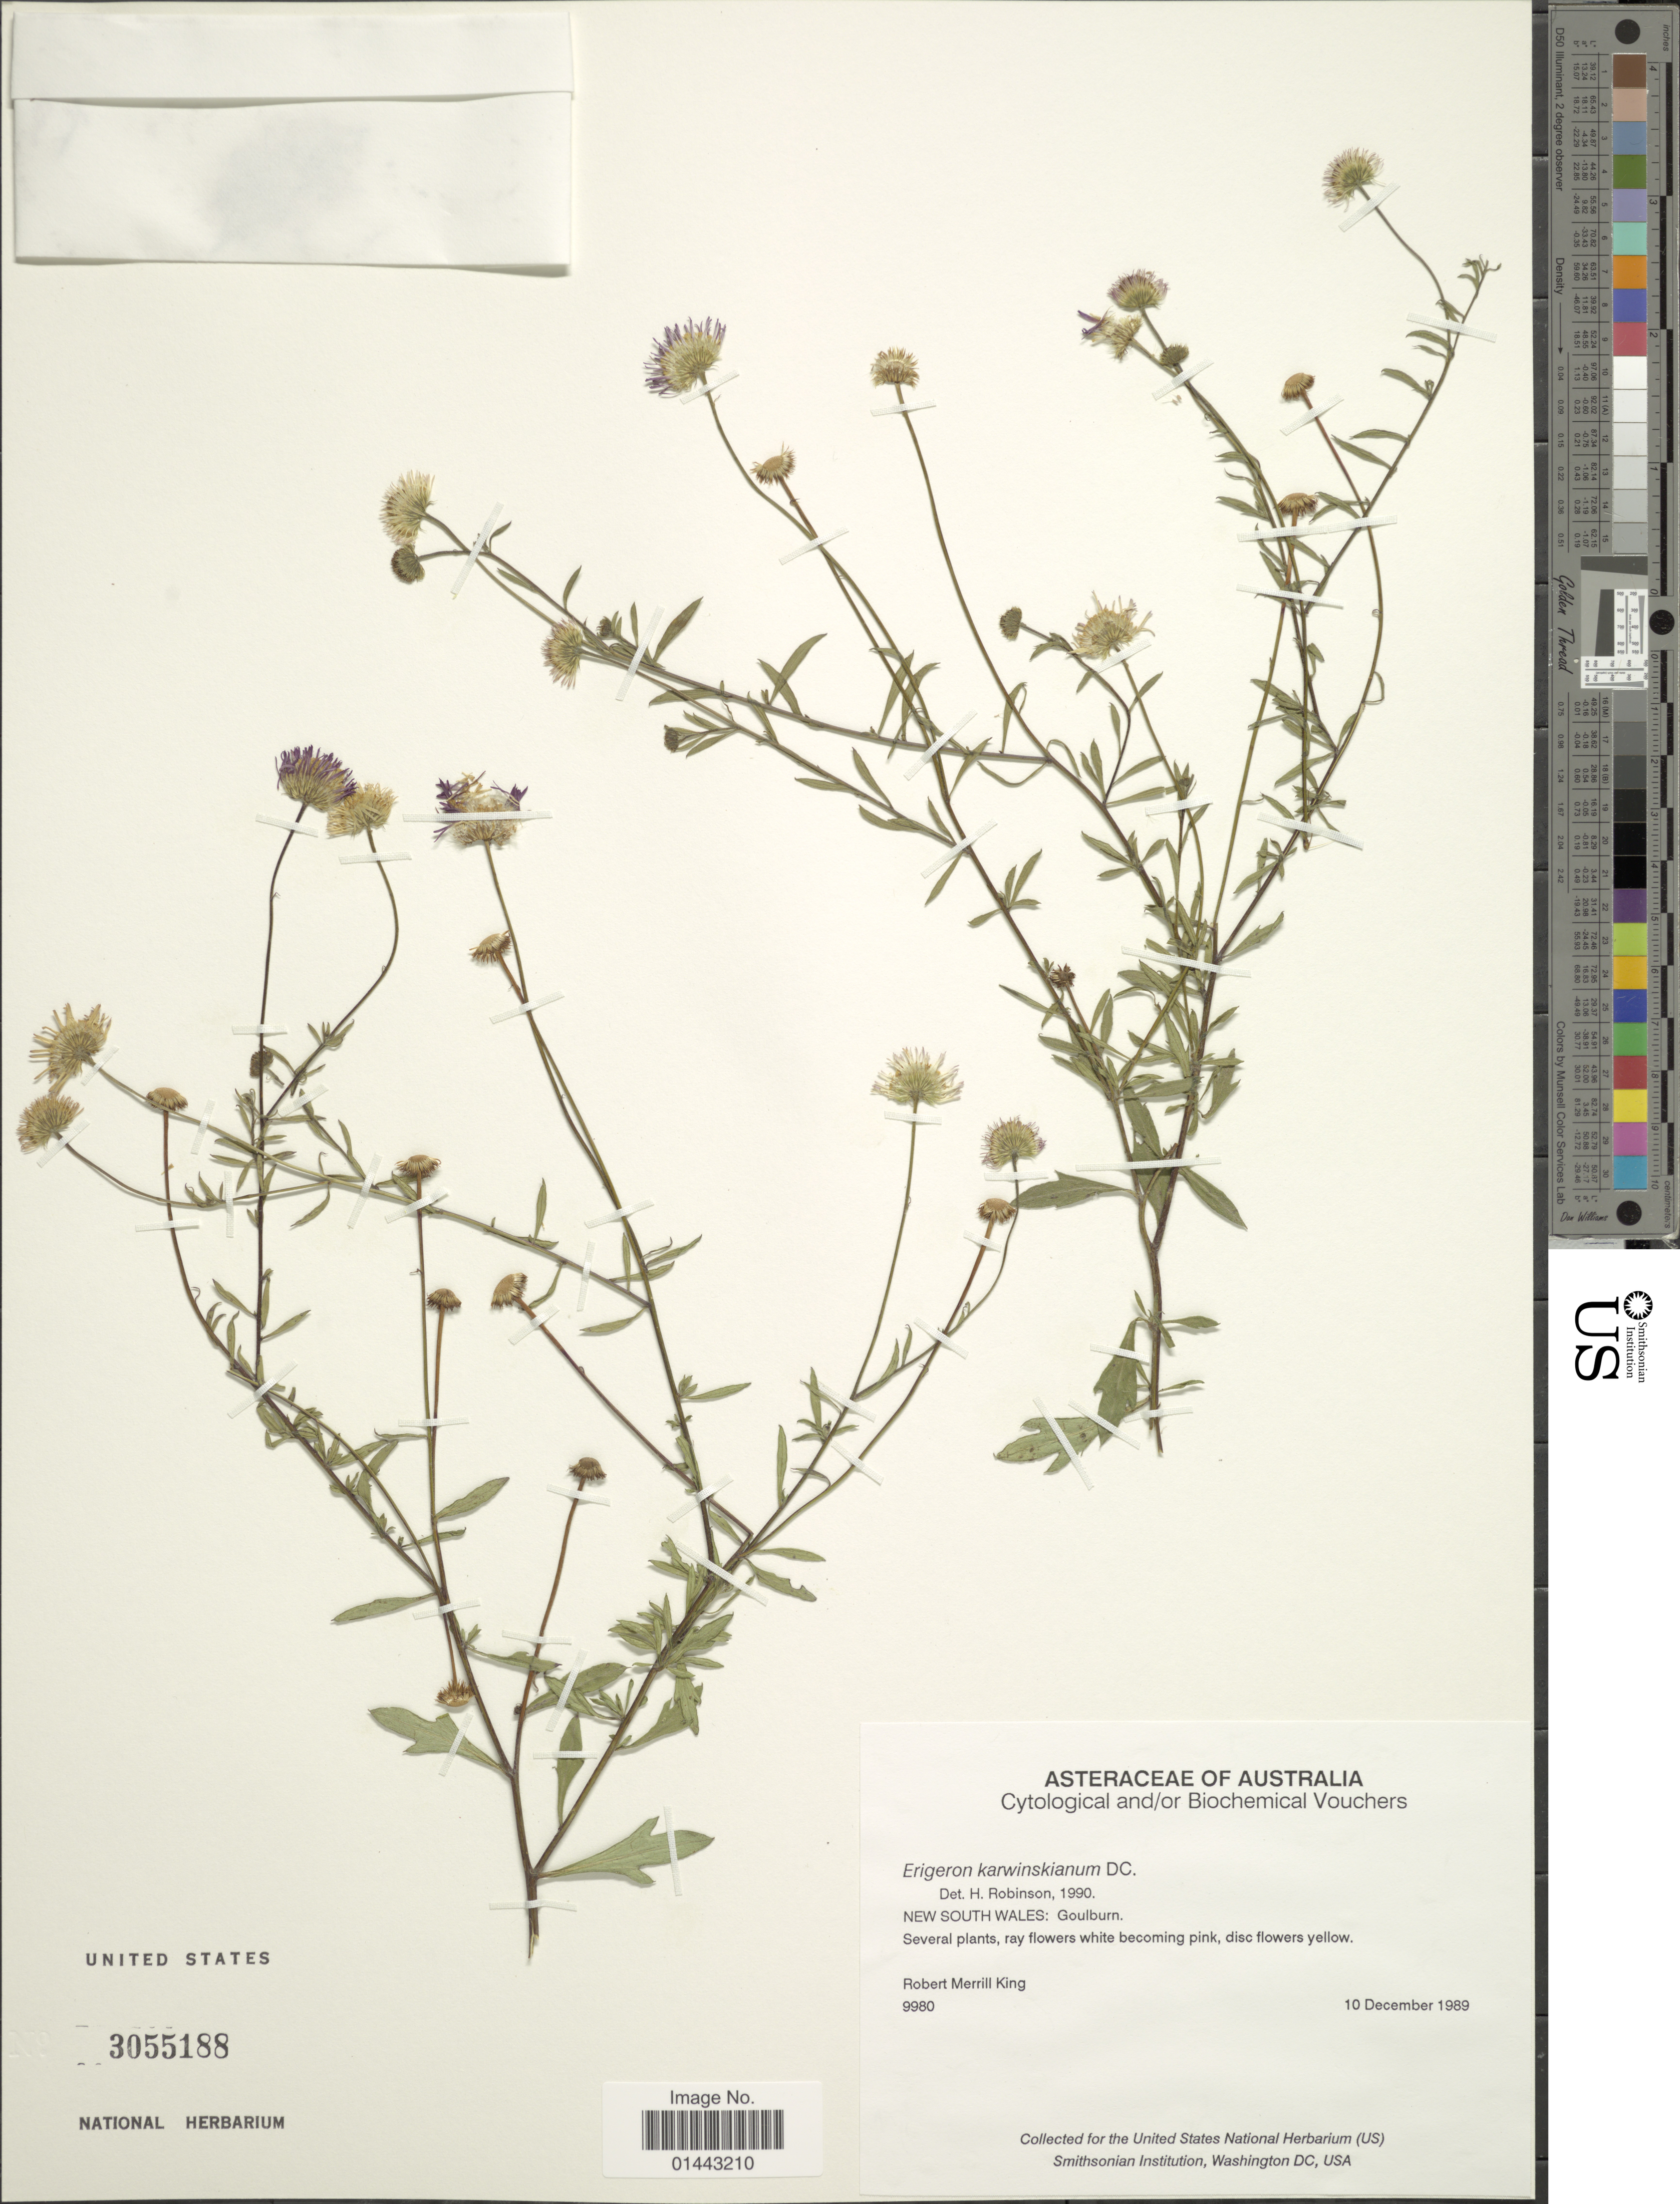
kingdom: Plantae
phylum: Tracheophyta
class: Magnoliopsida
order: Asterales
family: Asteraceae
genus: Erigeron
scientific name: Erigeron karvinskianus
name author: DC.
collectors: R. M. King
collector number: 9980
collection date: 1989-12-10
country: Australia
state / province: New South Wales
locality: Goulburn.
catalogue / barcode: US 3055188